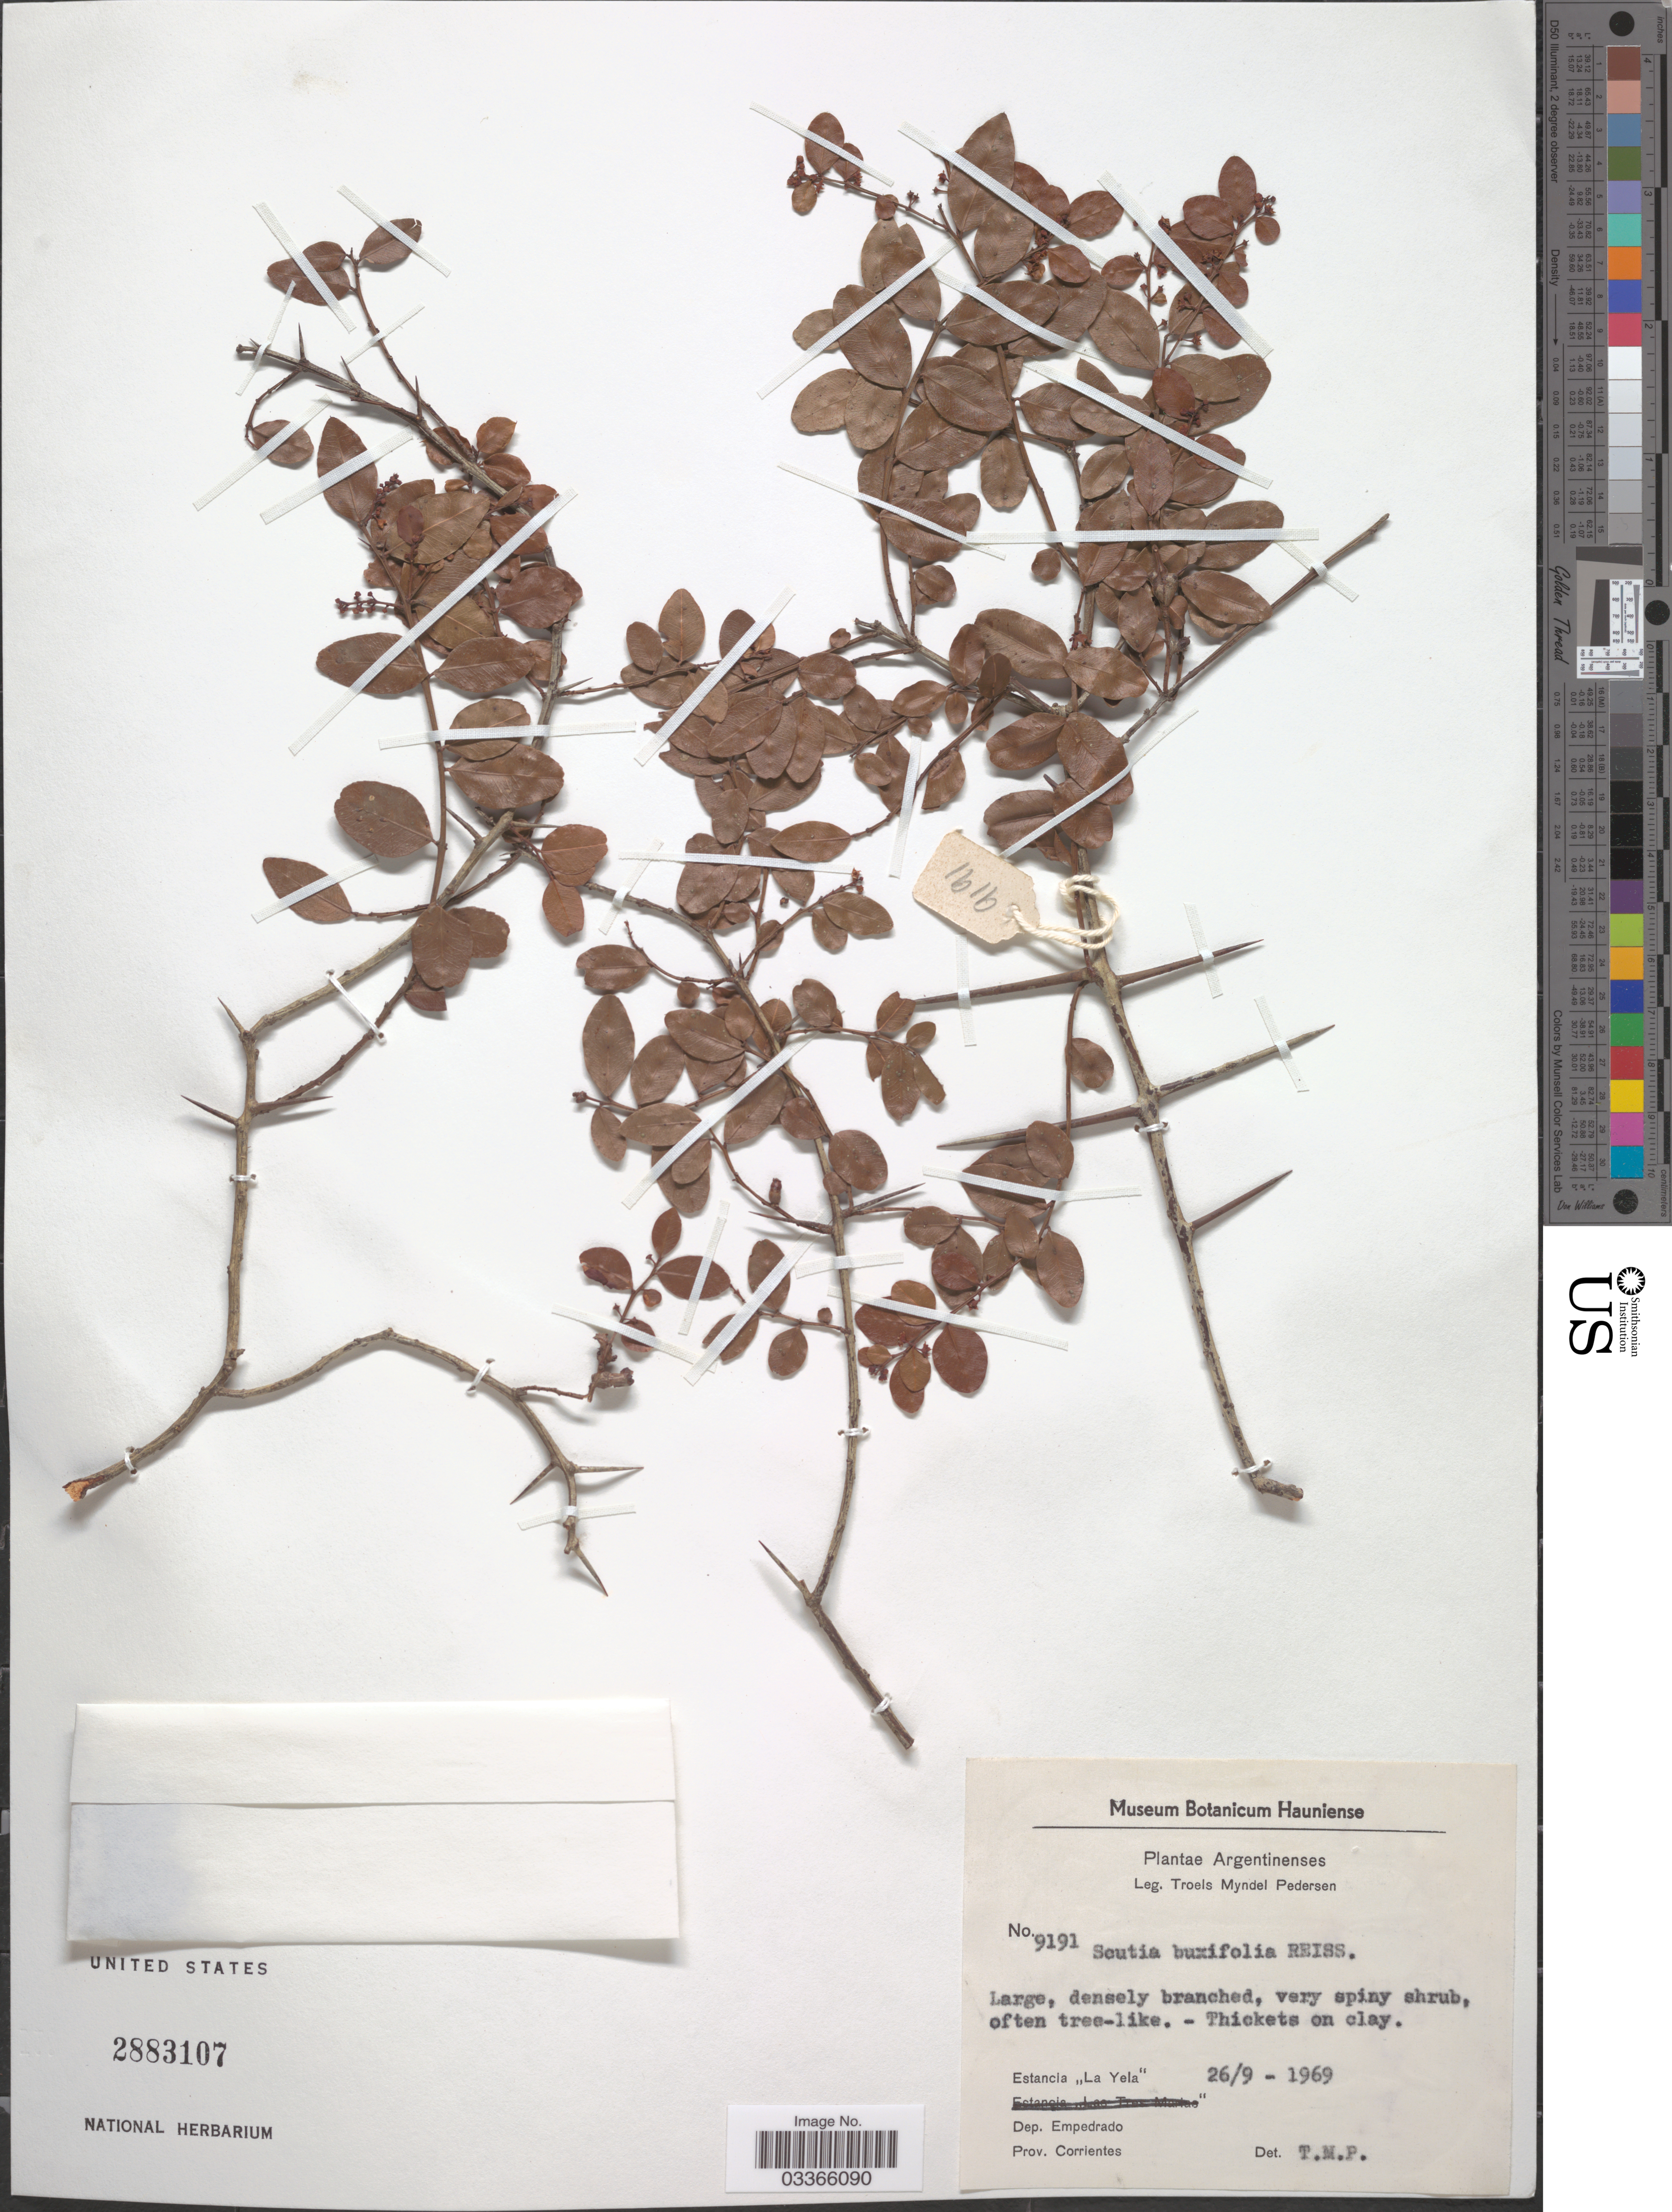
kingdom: Plantae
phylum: Tracheophyta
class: Magnoliopsida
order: Rosales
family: Rhamnaceae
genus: Scutia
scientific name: Scutia buxifolia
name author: Reissek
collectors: T. Pederson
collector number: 9191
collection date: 1969-09-26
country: Argentina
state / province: Corrientes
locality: Estancia "La Yela", Dep. Empedrado.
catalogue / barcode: US 2883107